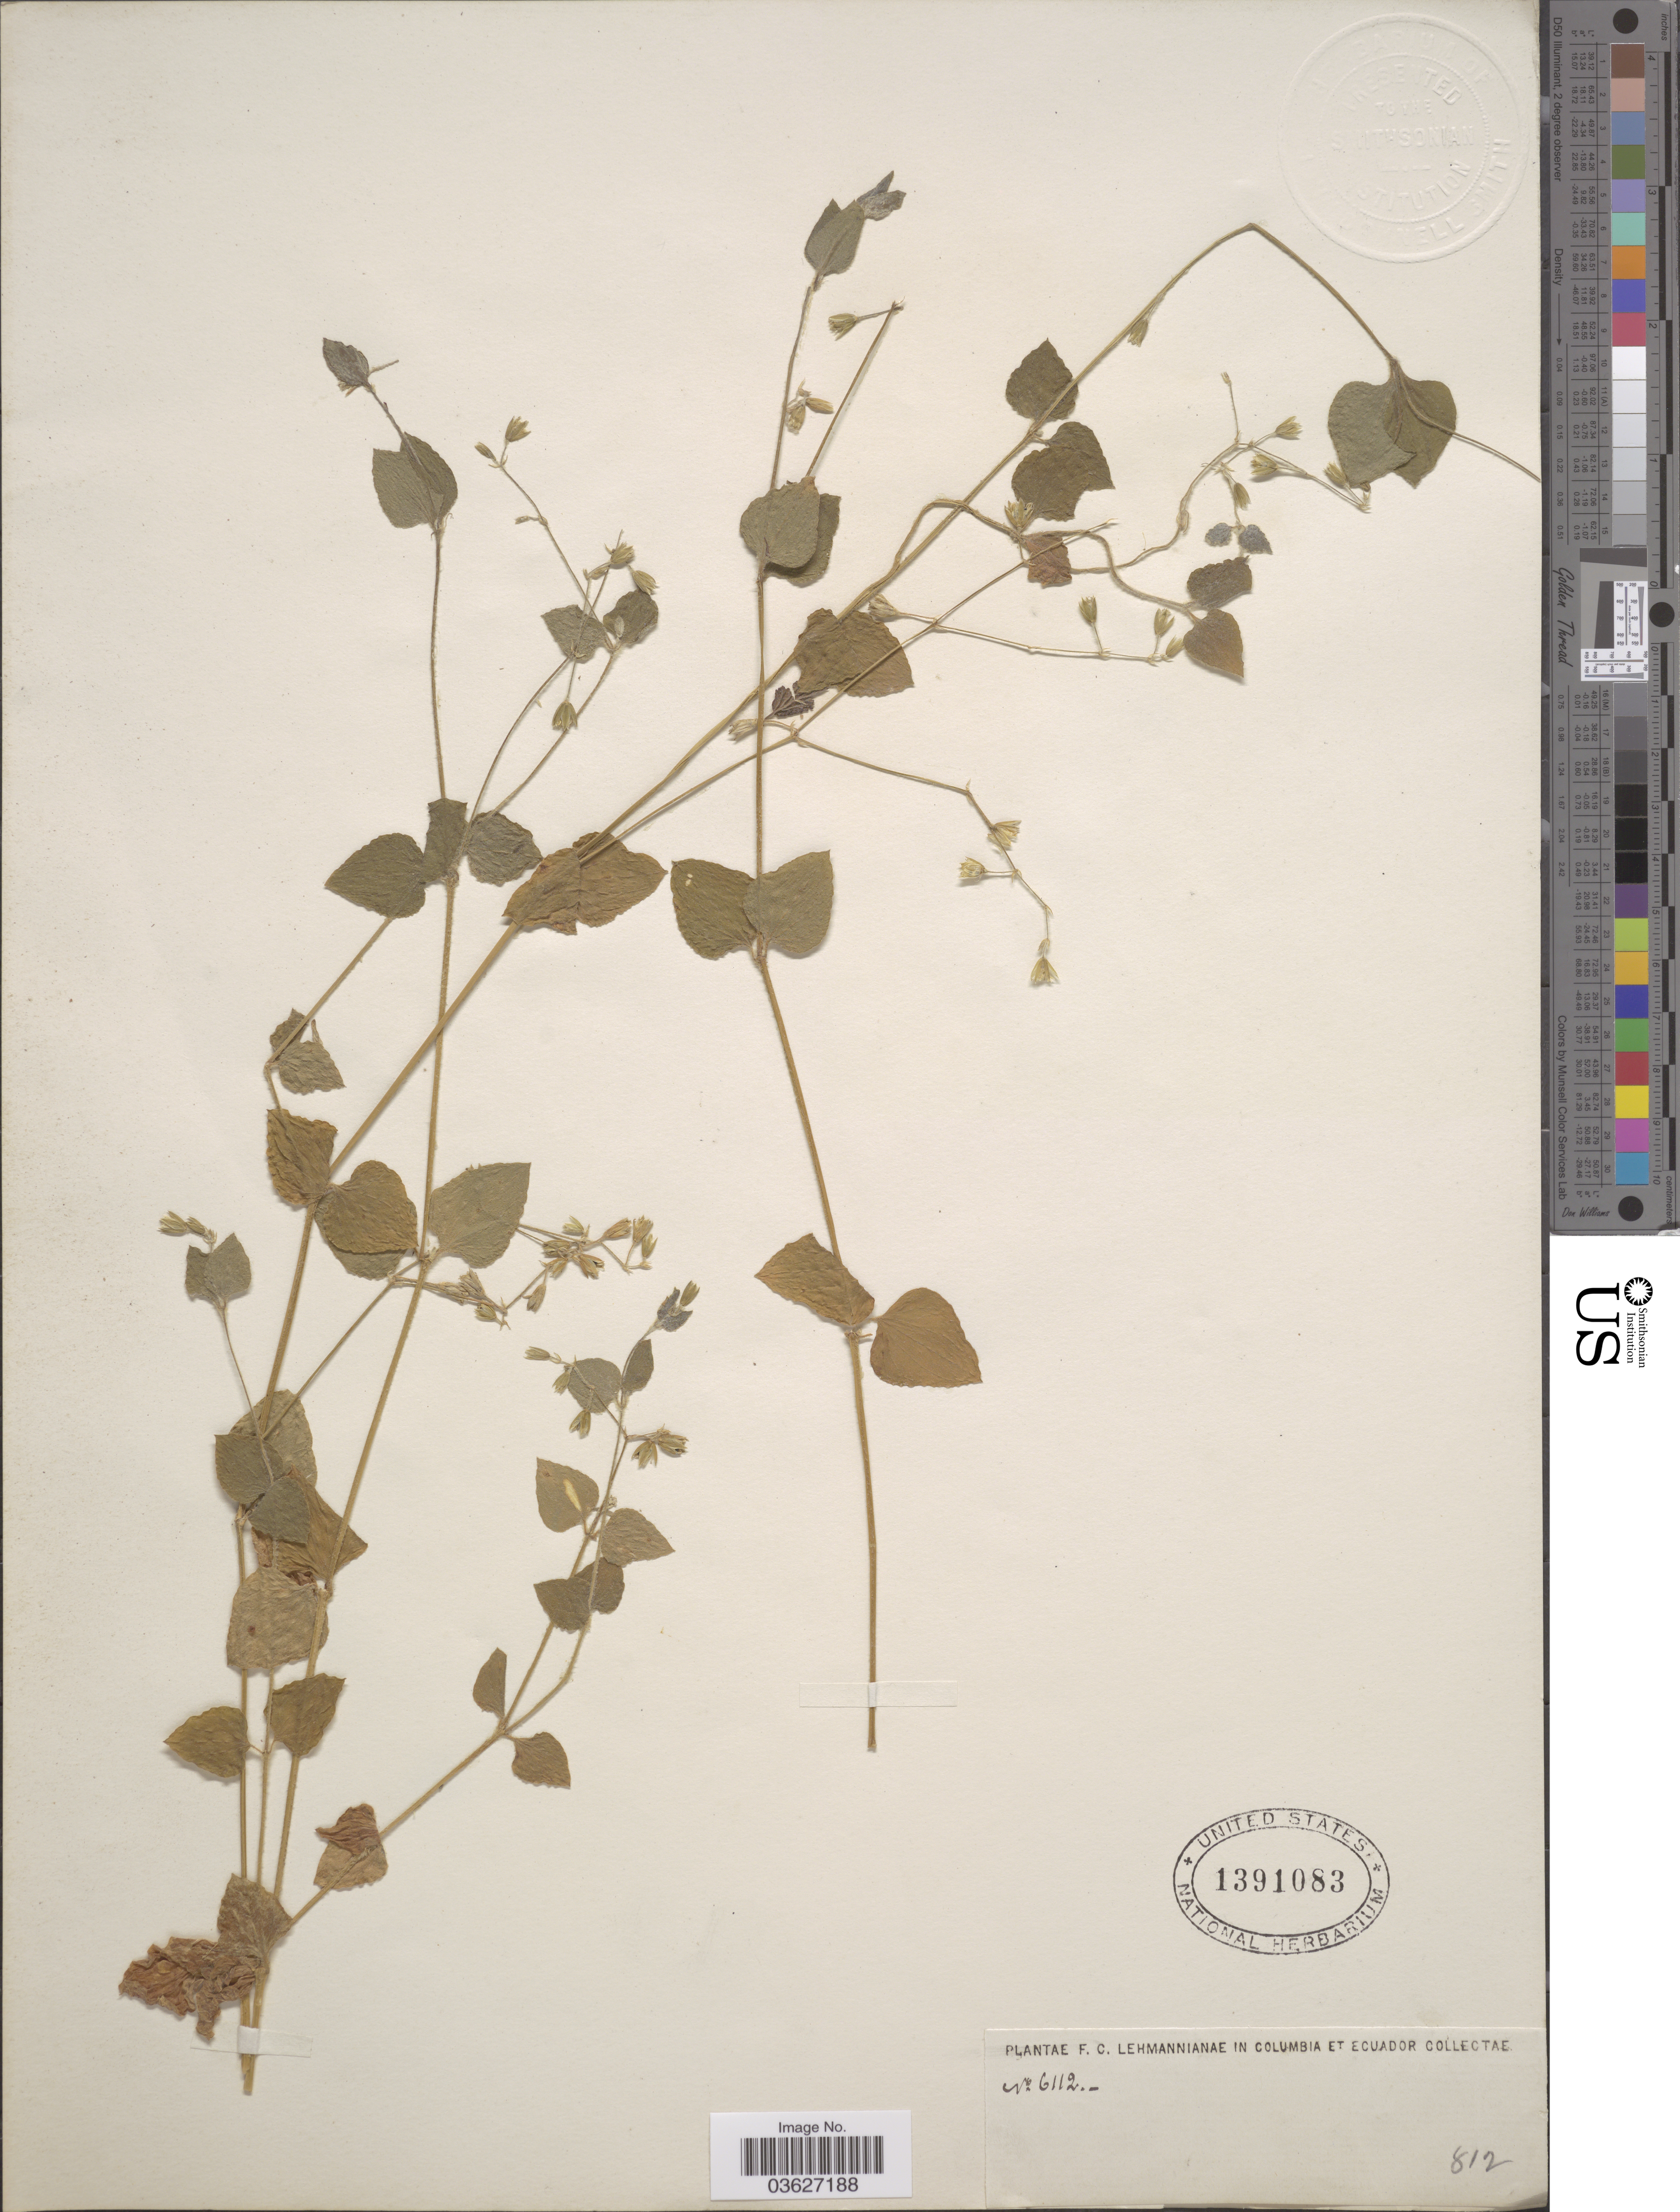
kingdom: Plantae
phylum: Tracheophyta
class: Magnoliopsida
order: Caryophyllales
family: Caryophyllaceae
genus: Drymaria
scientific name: Drymaria sp.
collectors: F. C. Lehmann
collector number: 6112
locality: Columbia et Ecuador.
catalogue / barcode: US 1391083